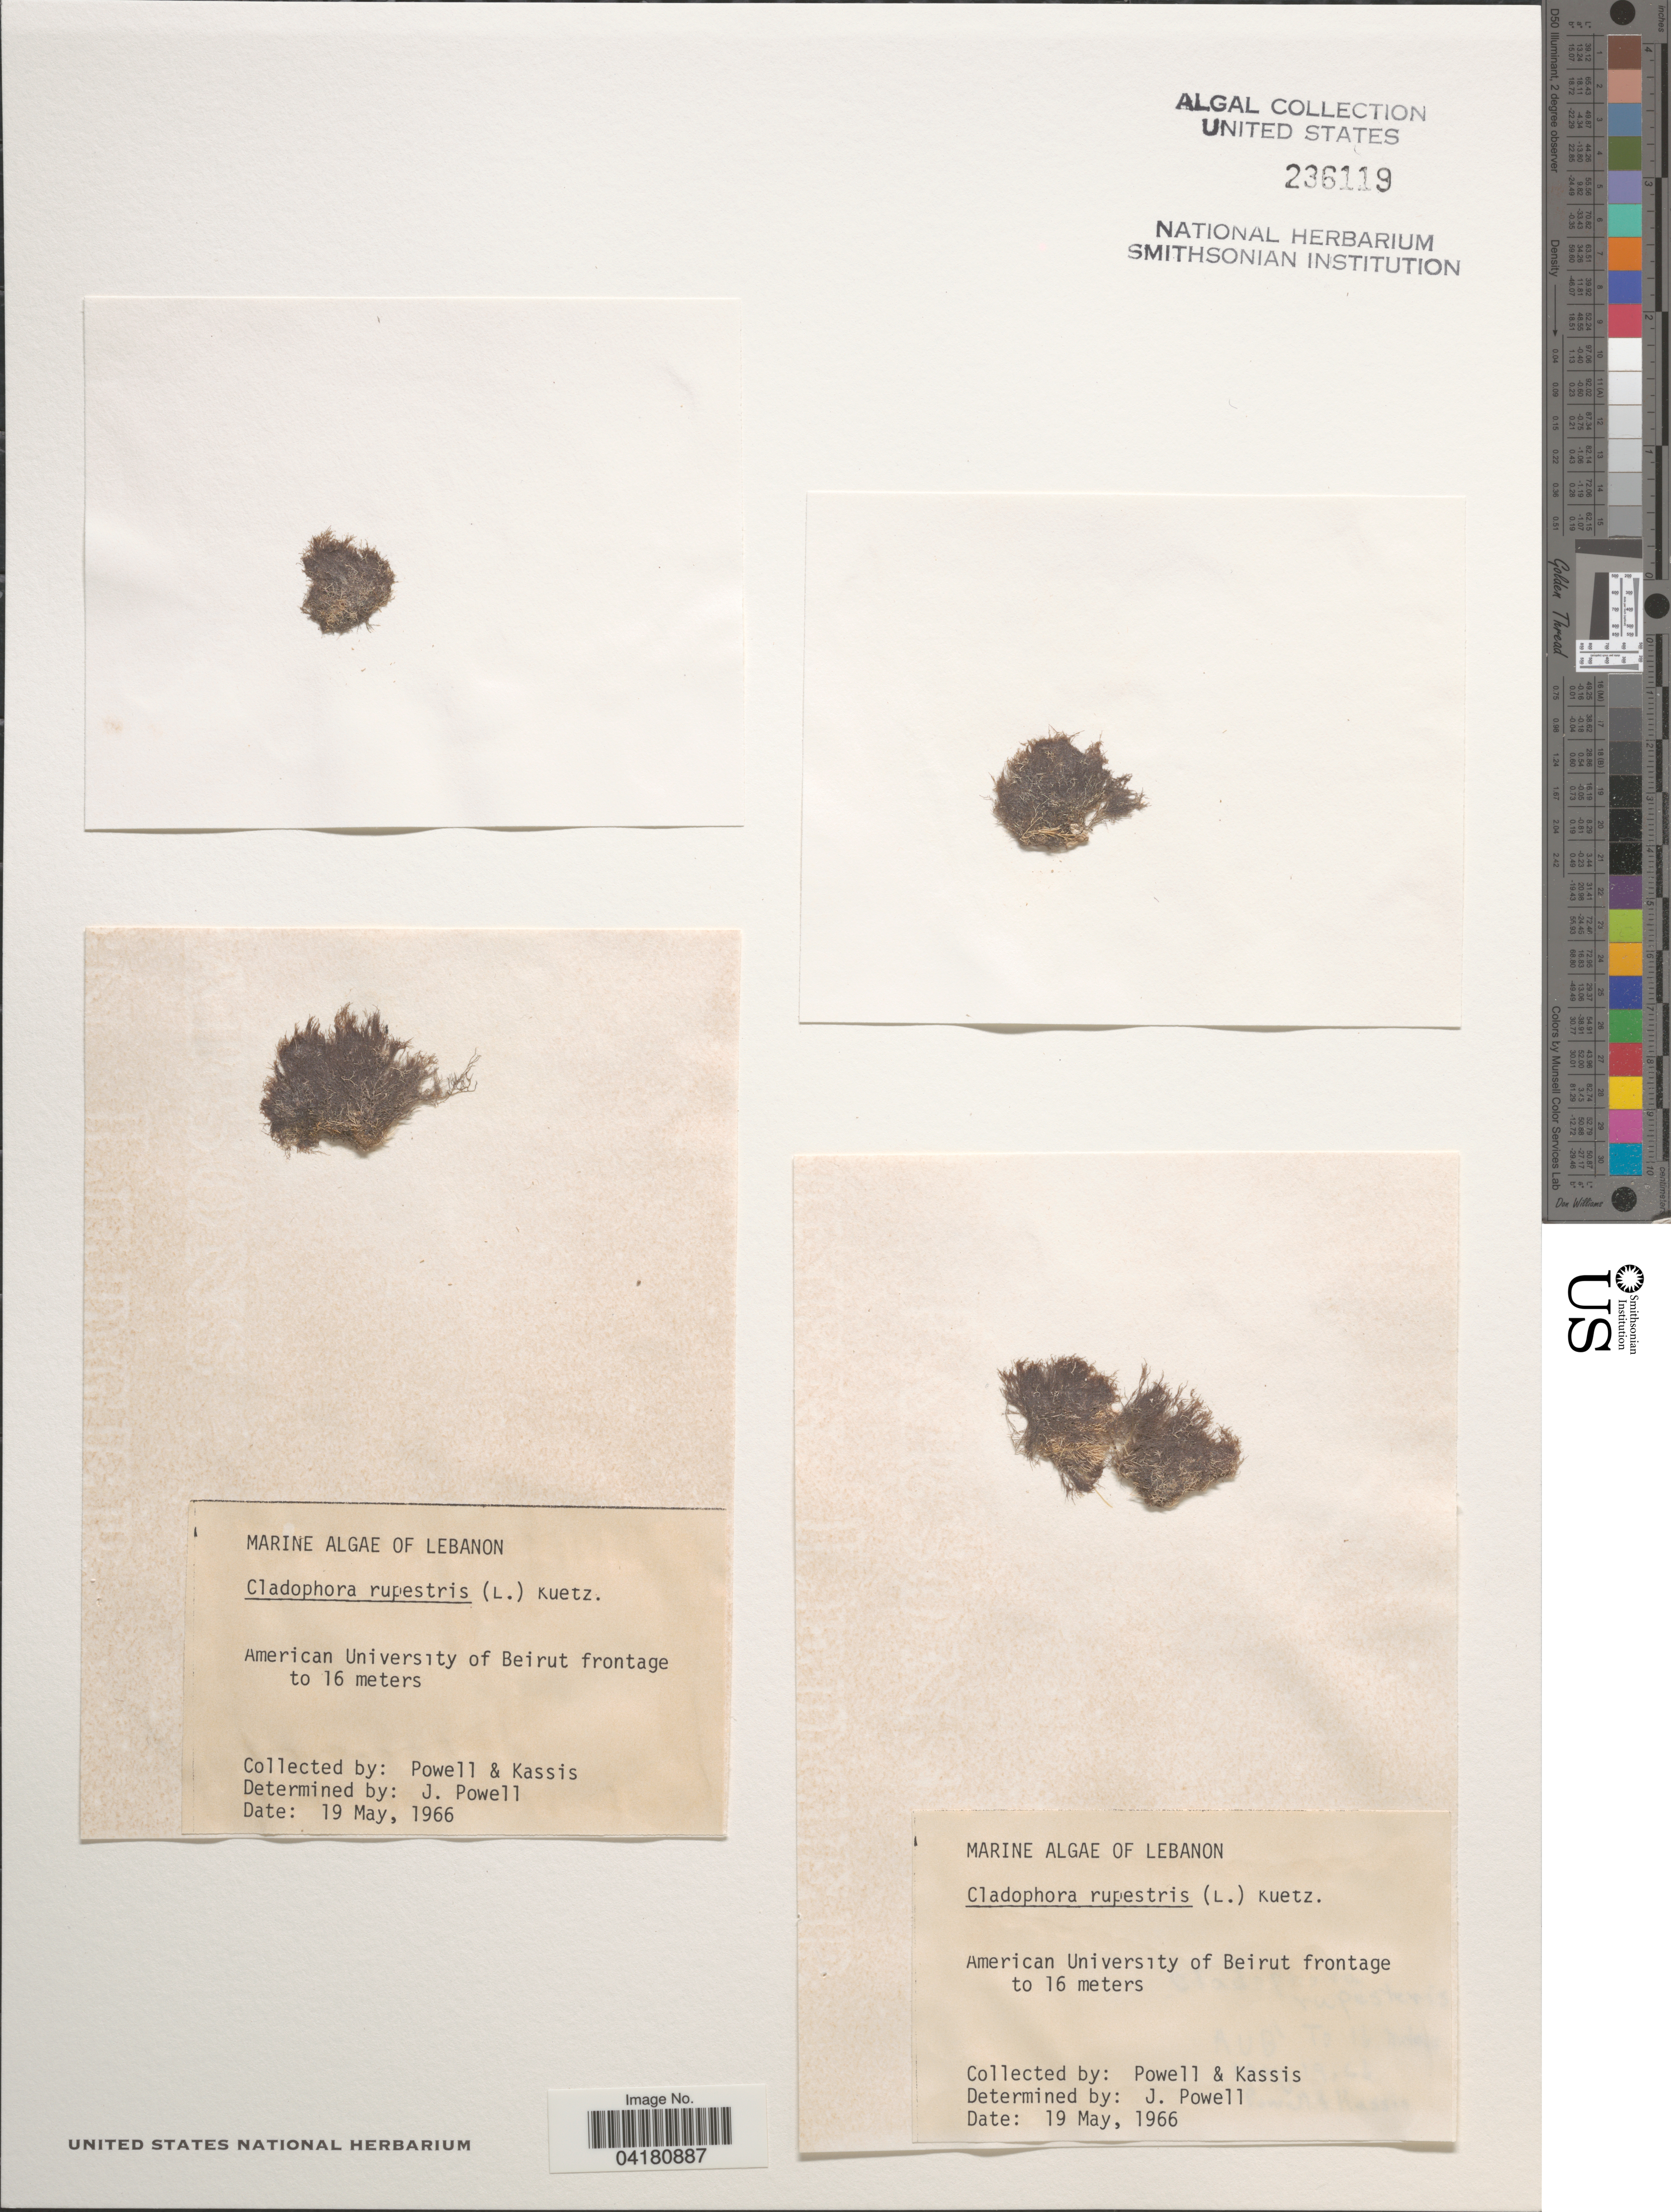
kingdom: Plantae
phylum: Chlorophyta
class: Ulvophyceae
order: Cladophorales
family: Cladophoraceae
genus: Cladophora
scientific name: Cladophora rupestris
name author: (Roth) Kütz.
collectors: -. Powell & Kassis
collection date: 1966-05-19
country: Lebanon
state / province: Beyrouth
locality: American University of Beirut frontage to 16 meters.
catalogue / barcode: US 236119